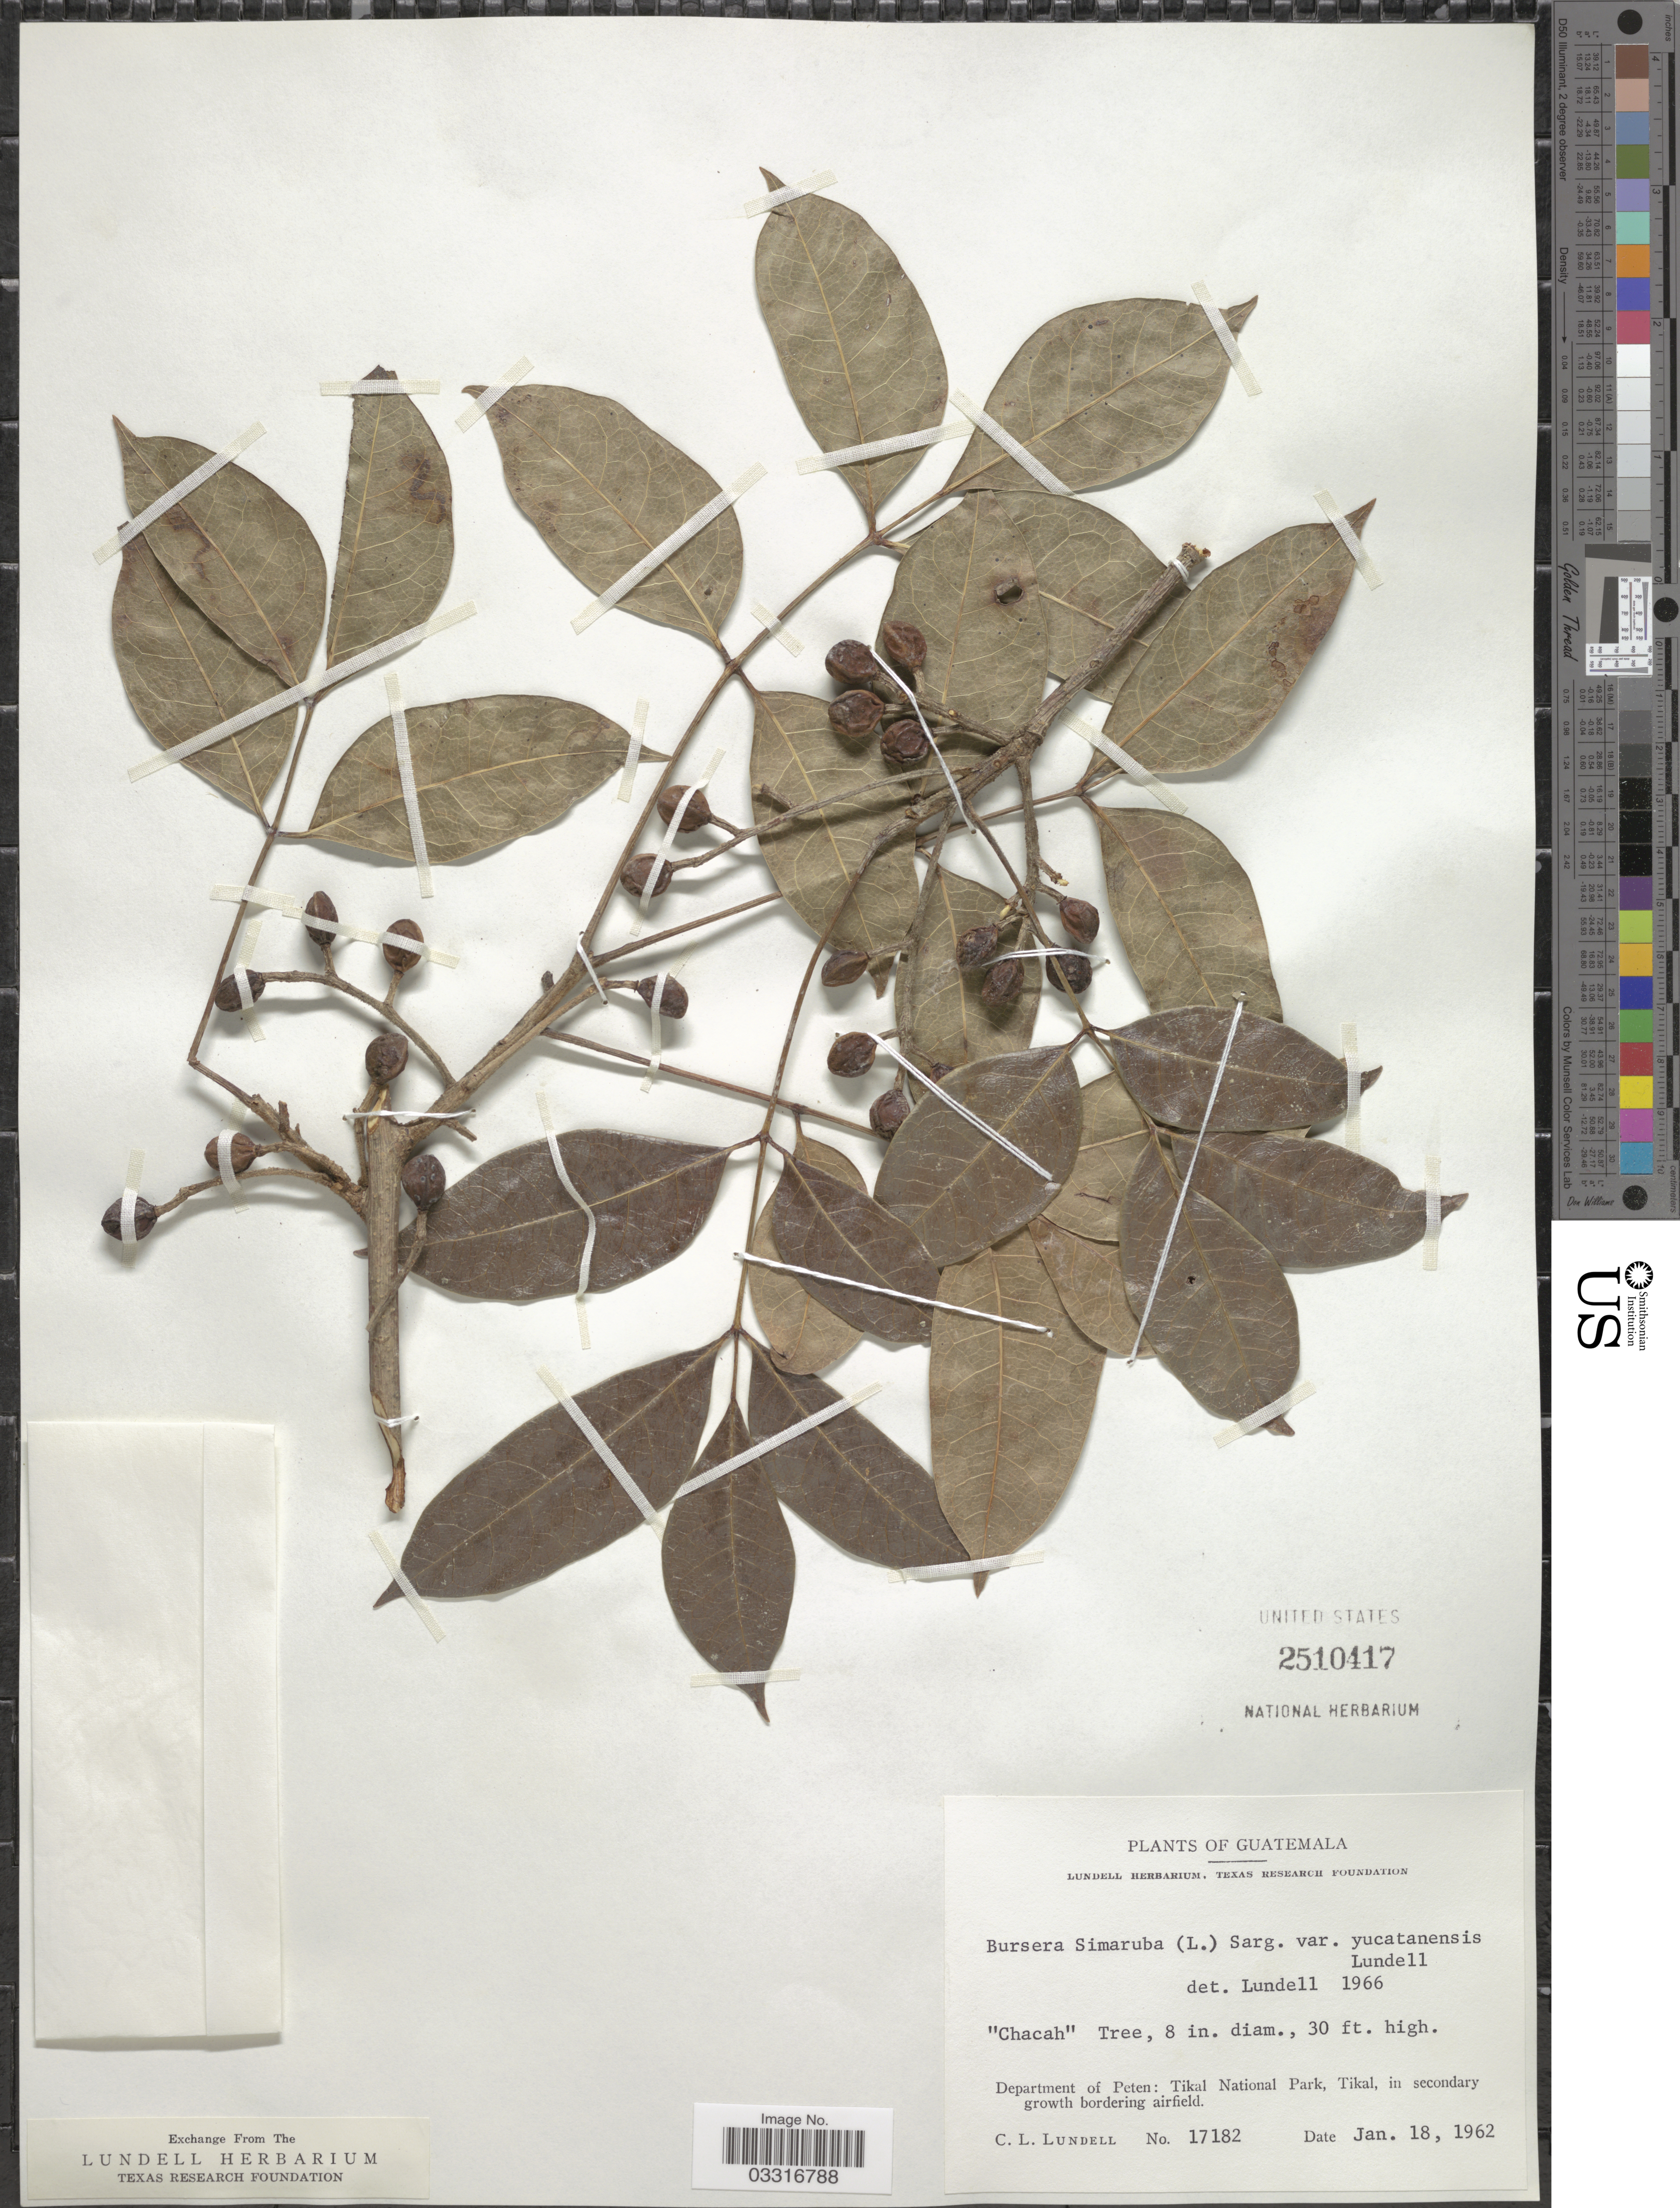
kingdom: Plantae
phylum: Tracheophyta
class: Magnoliopsida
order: Sapindales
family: Burseraceae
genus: Bursera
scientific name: Bursera simaruba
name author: (L.) Sarg.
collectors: C. L. Lundell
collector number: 17182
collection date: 1962-01-18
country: Guatemala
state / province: El Petén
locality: Department of Peten: Tikal National Park, Tikal.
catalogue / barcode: US 2510417